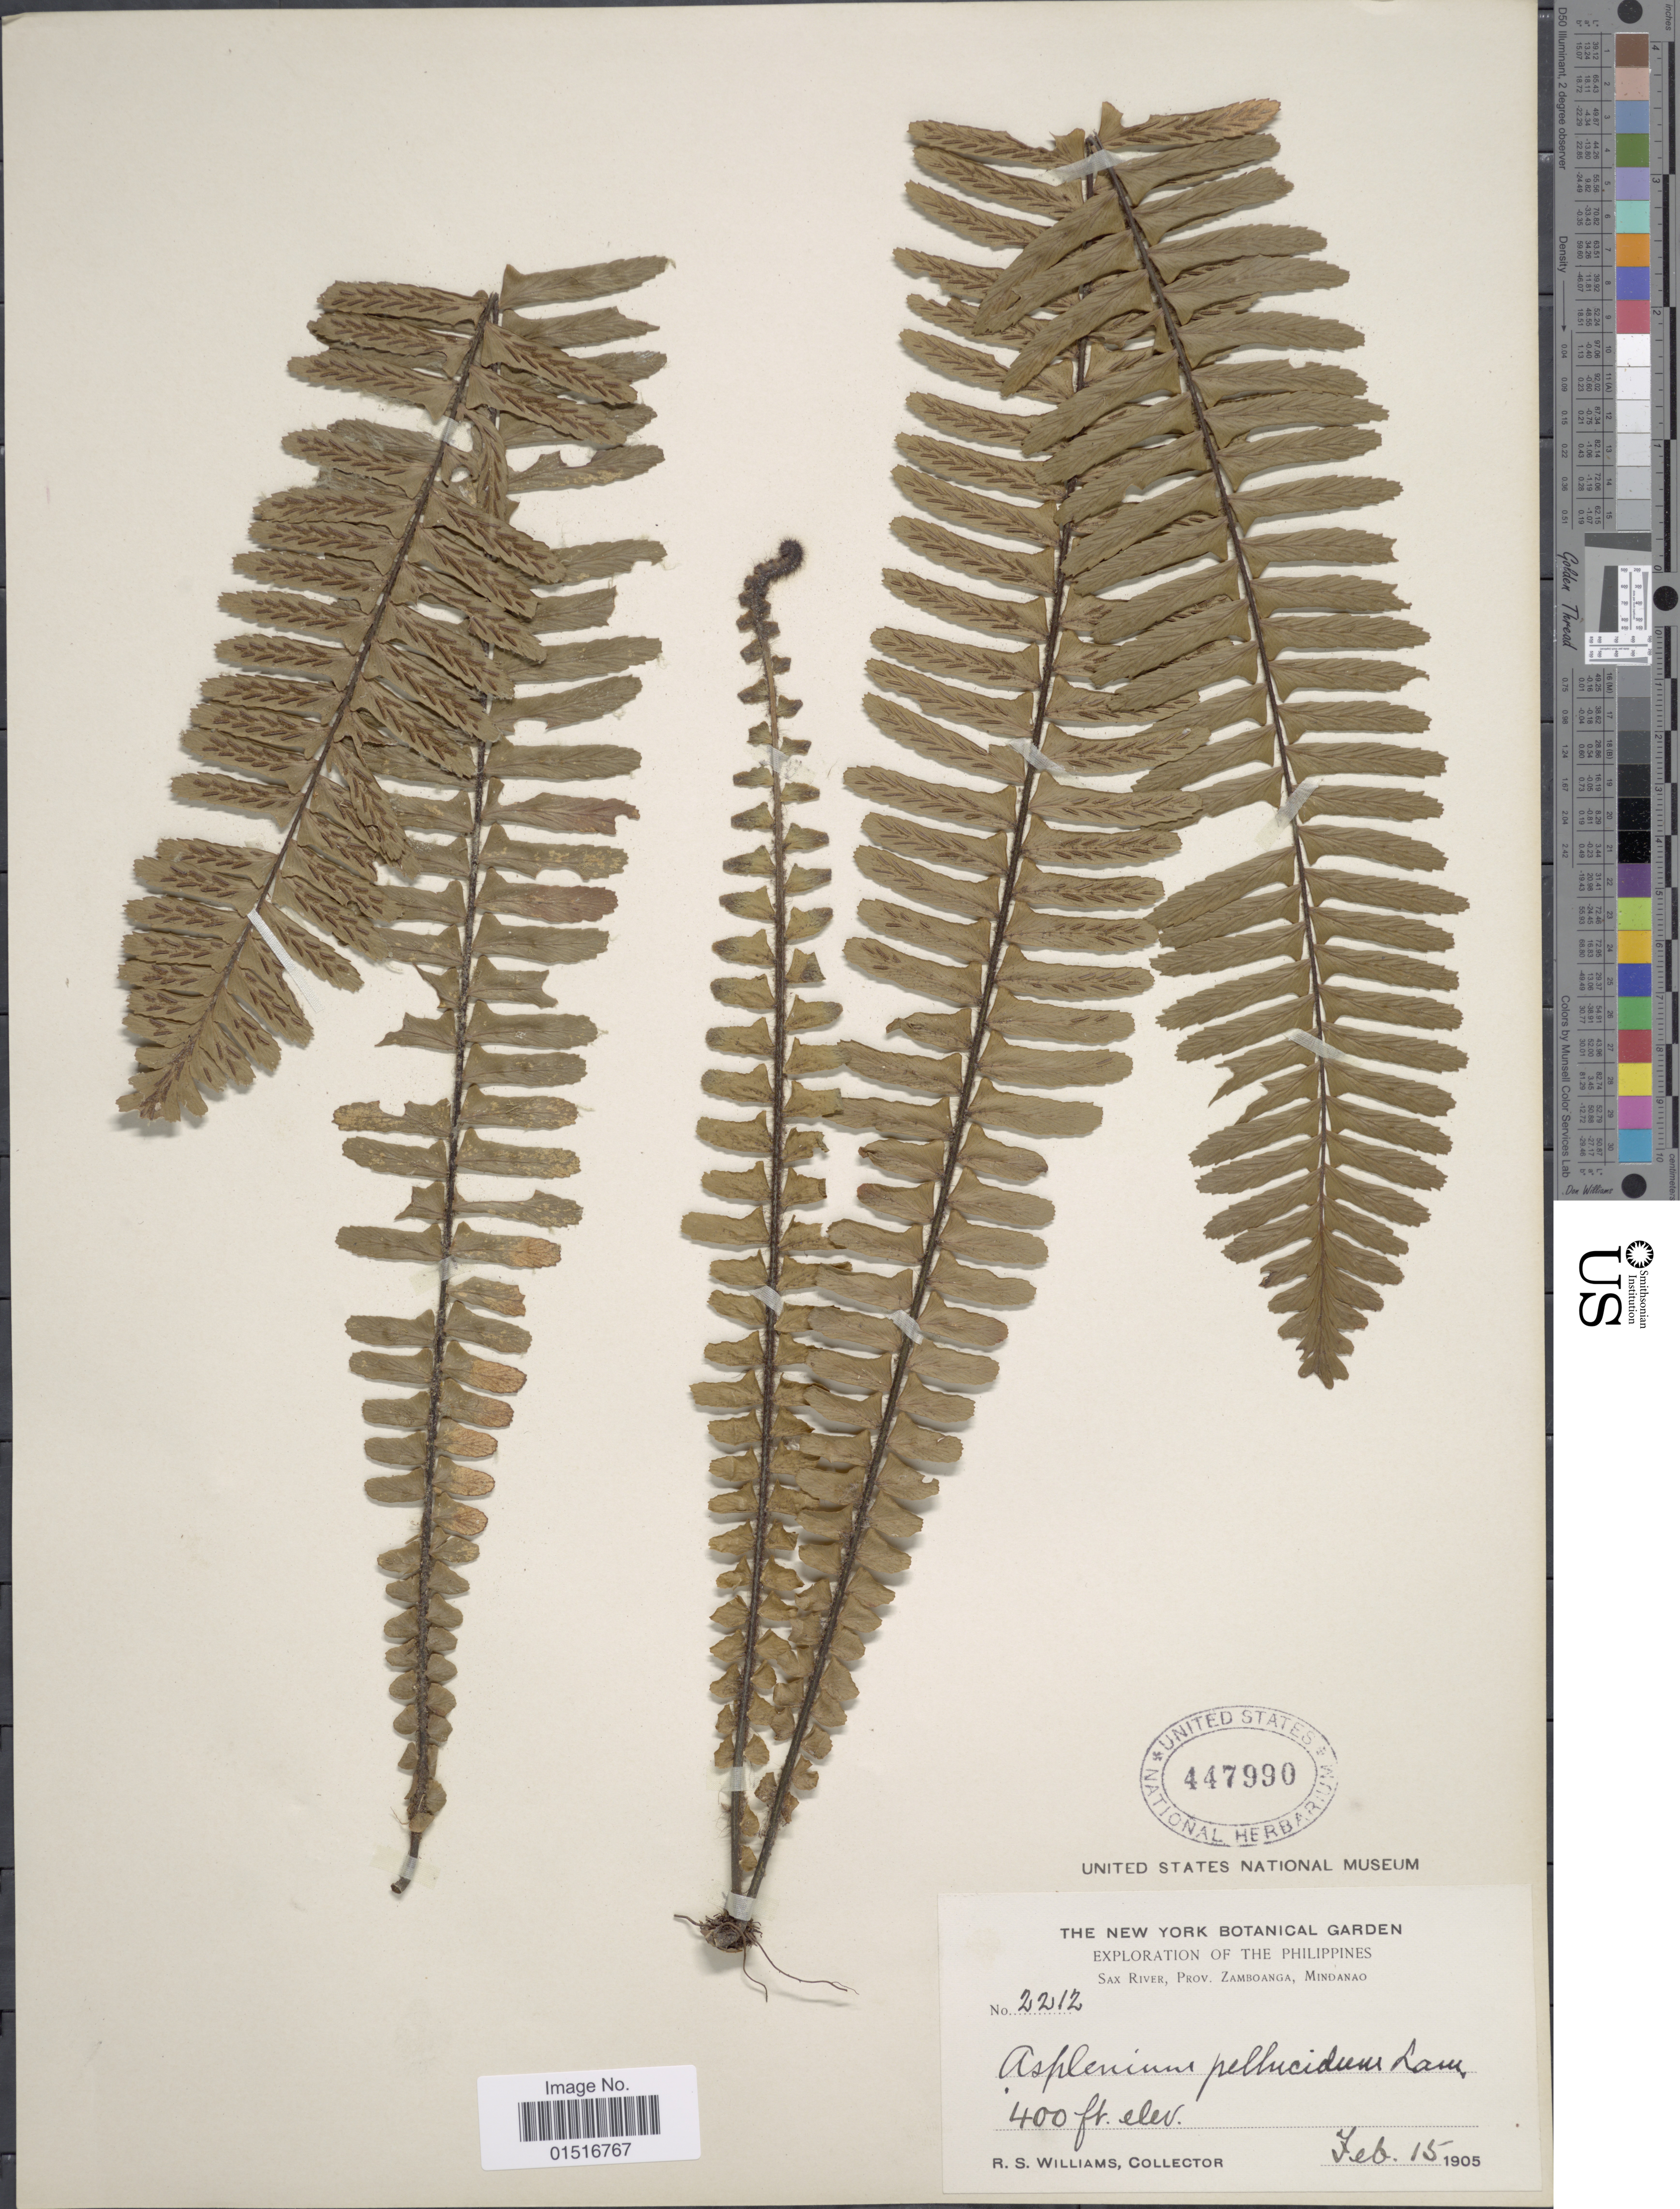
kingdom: Plantae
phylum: Tracheophyta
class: Polypodiopsida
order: Polypodiales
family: Aspleniaceae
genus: Asplenium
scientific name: Asplenium pellucidum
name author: Lam.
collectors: R. S. Williams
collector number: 2212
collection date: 1905-02-15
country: Philippines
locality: Sax River, Prov. Zamboanga, Mindanao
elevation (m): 122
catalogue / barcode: US 447990